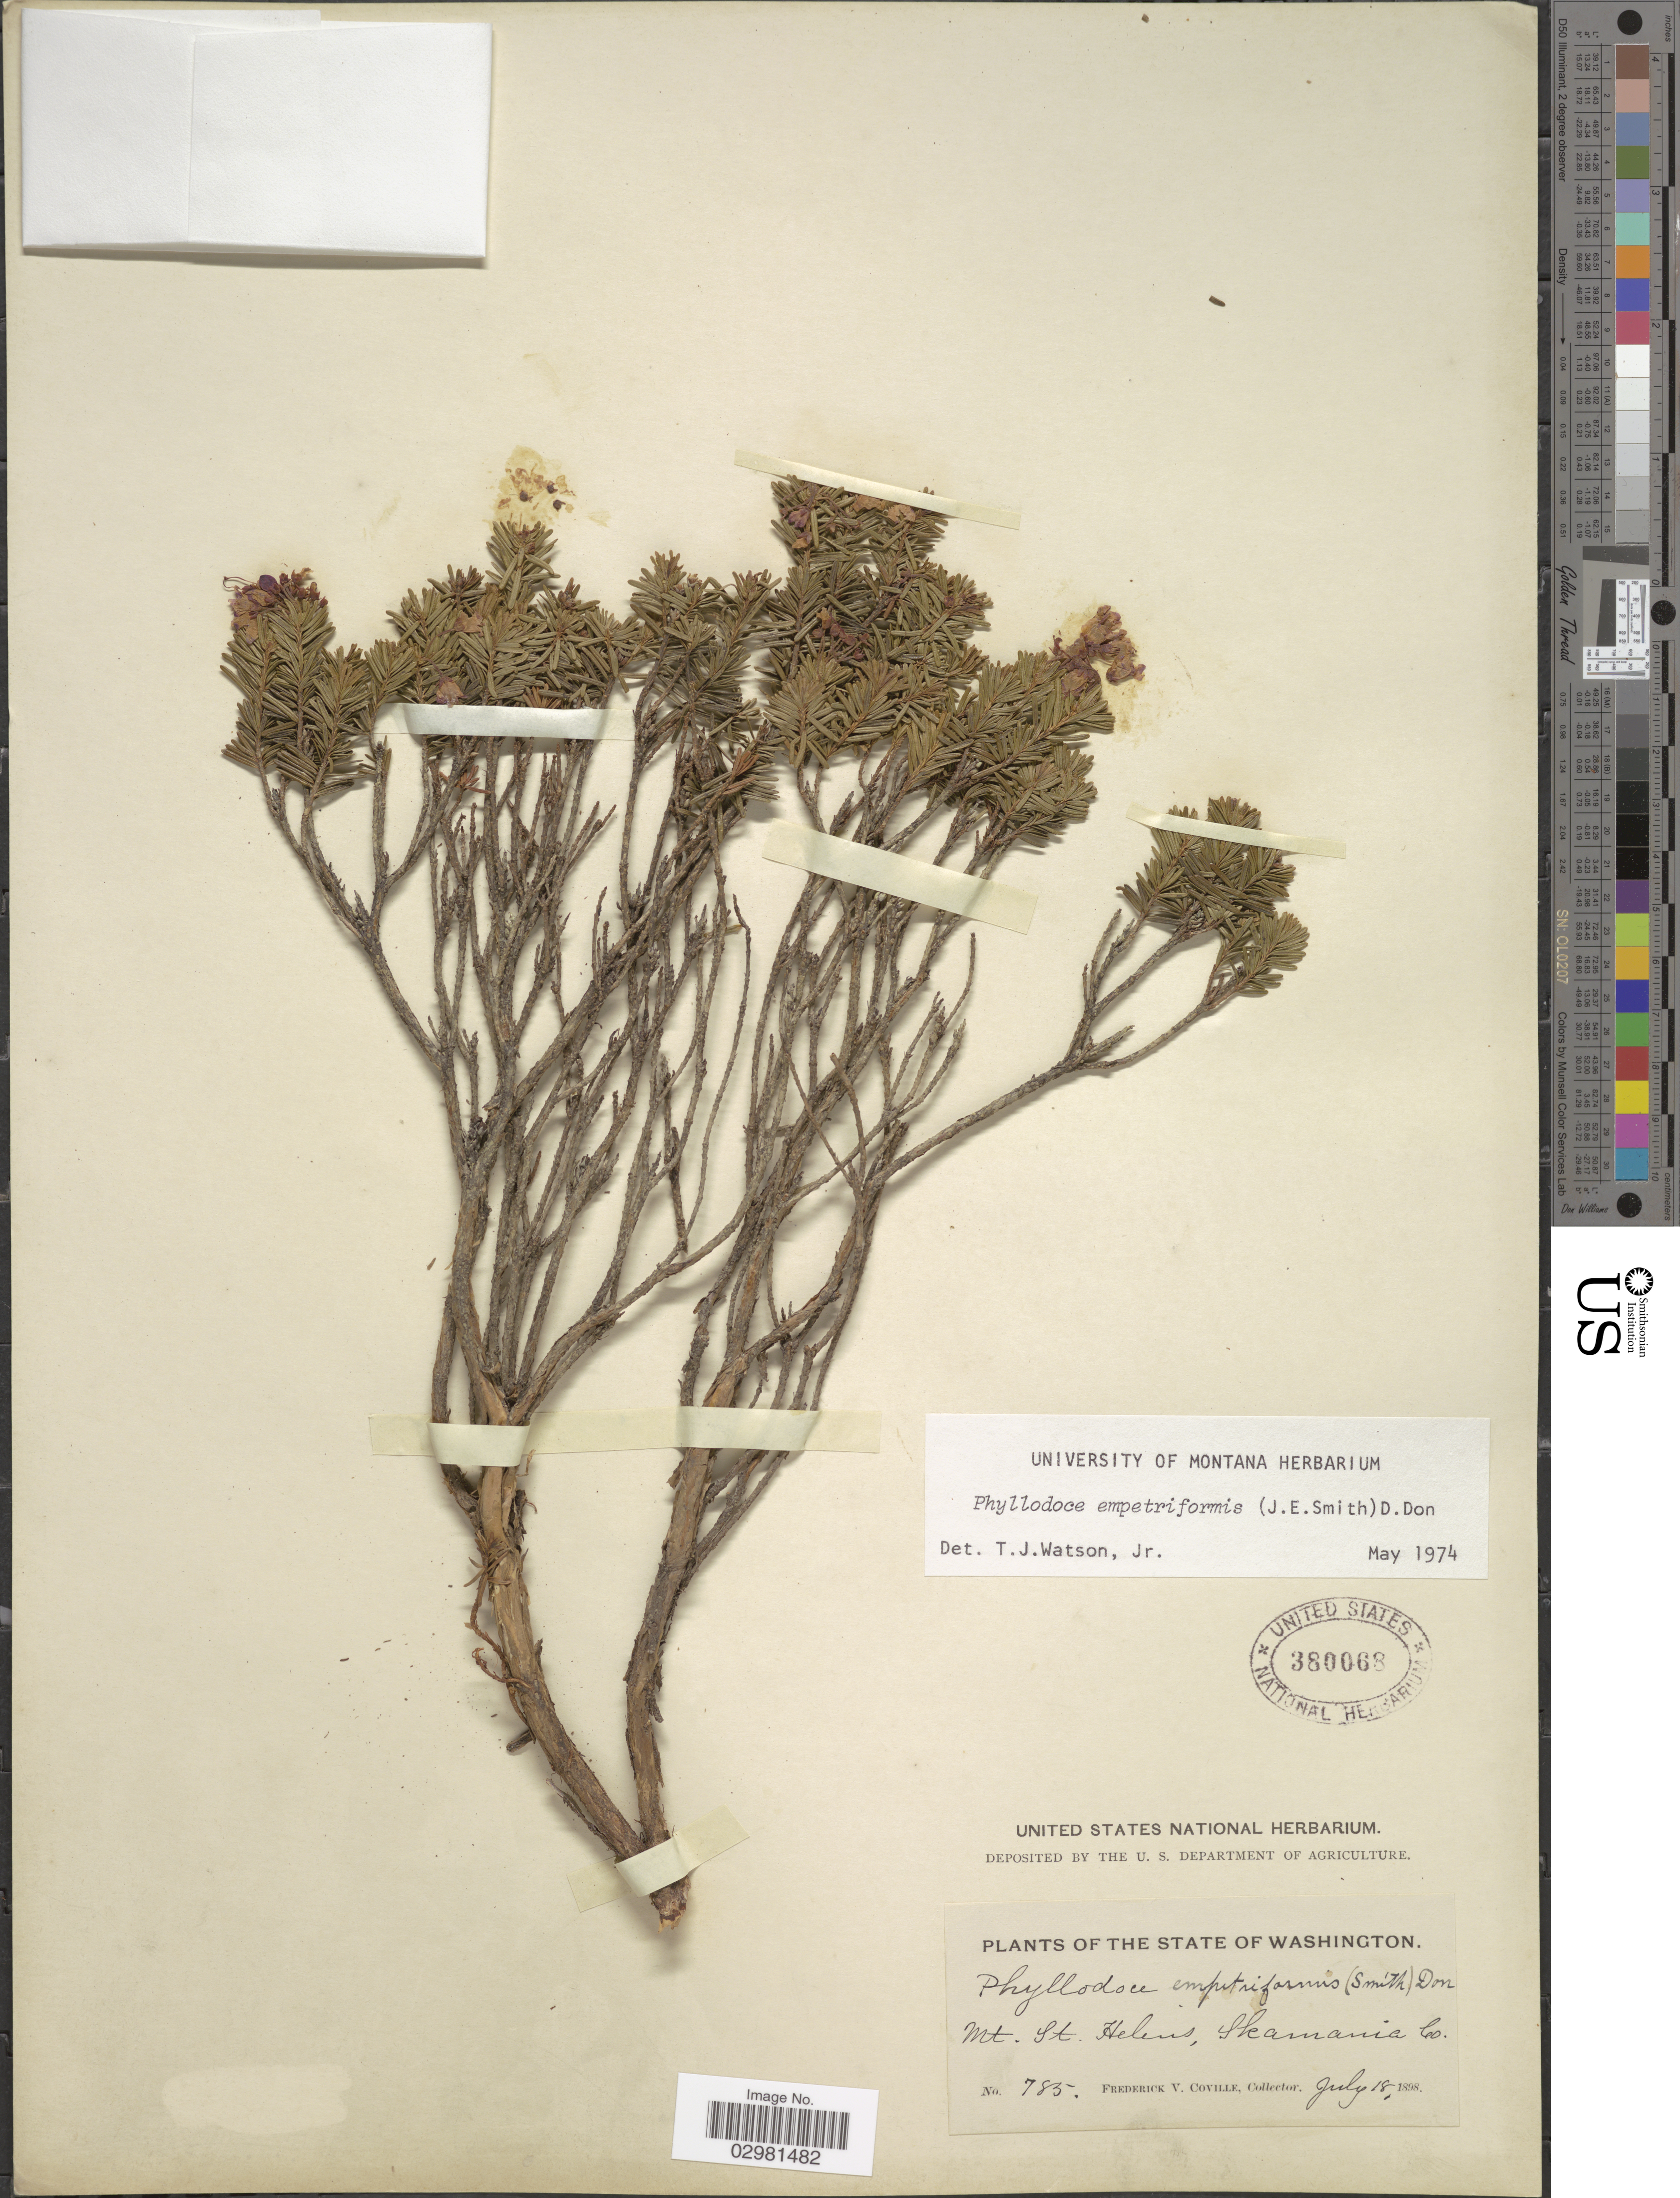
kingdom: Plantae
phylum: Tracheophyta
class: Magnoliopsida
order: Ericales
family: Ericaceae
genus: Phyllodoce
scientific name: Phyllodoce empetiformis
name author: (Small) D. Don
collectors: F. V. Coville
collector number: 785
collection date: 1898-07-18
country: United States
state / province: Washington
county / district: Skamania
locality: The State of Washington, Mt. St. Helens, Skamania Co.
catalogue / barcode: US 380068